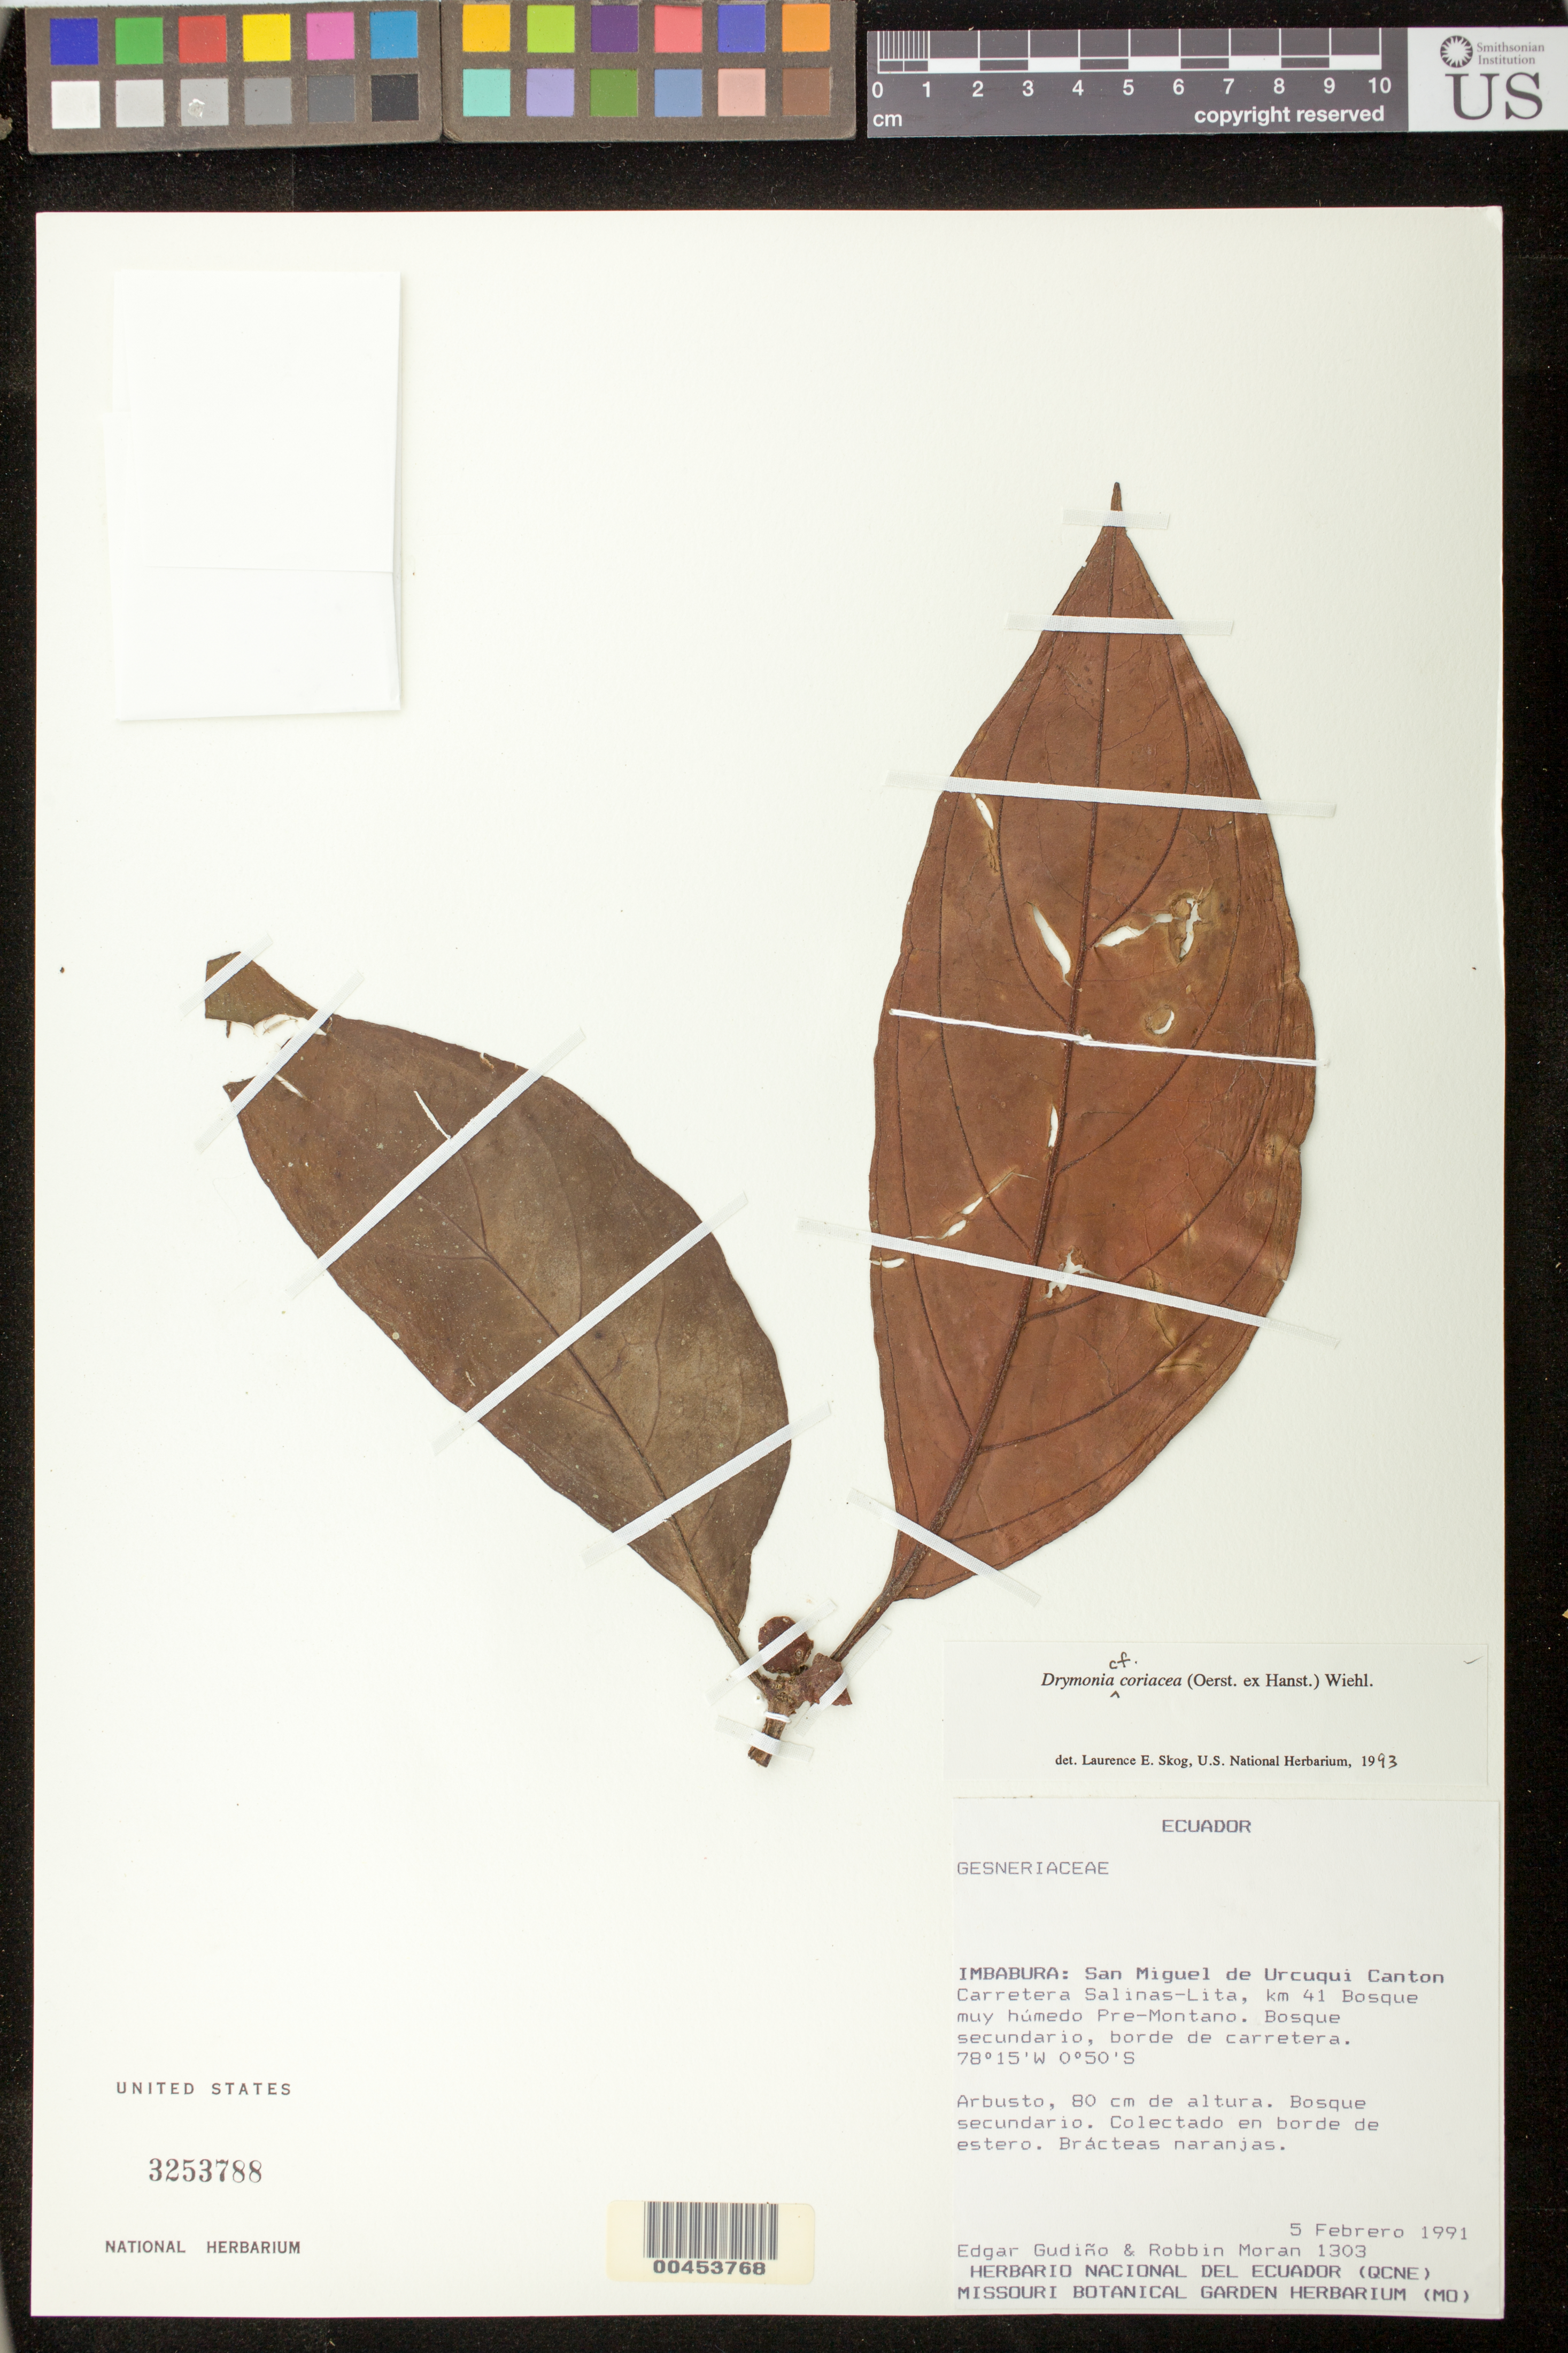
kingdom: Plantae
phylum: Tracheophyta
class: Magnoliopsida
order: Lamiales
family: Gesneriaceae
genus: Drymonia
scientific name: Drymonia coriacea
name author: (Oerst. ex Hanst.) Wiehler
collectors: E. Gudiño & R. Morán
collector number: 1303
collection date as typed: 05 Feb 1991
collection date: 1991-02-05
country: Ecuador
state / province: Imbabura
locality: San Miguel de Urcuqui Canton, carretera Salinas-Lita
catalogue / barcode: US 3253788